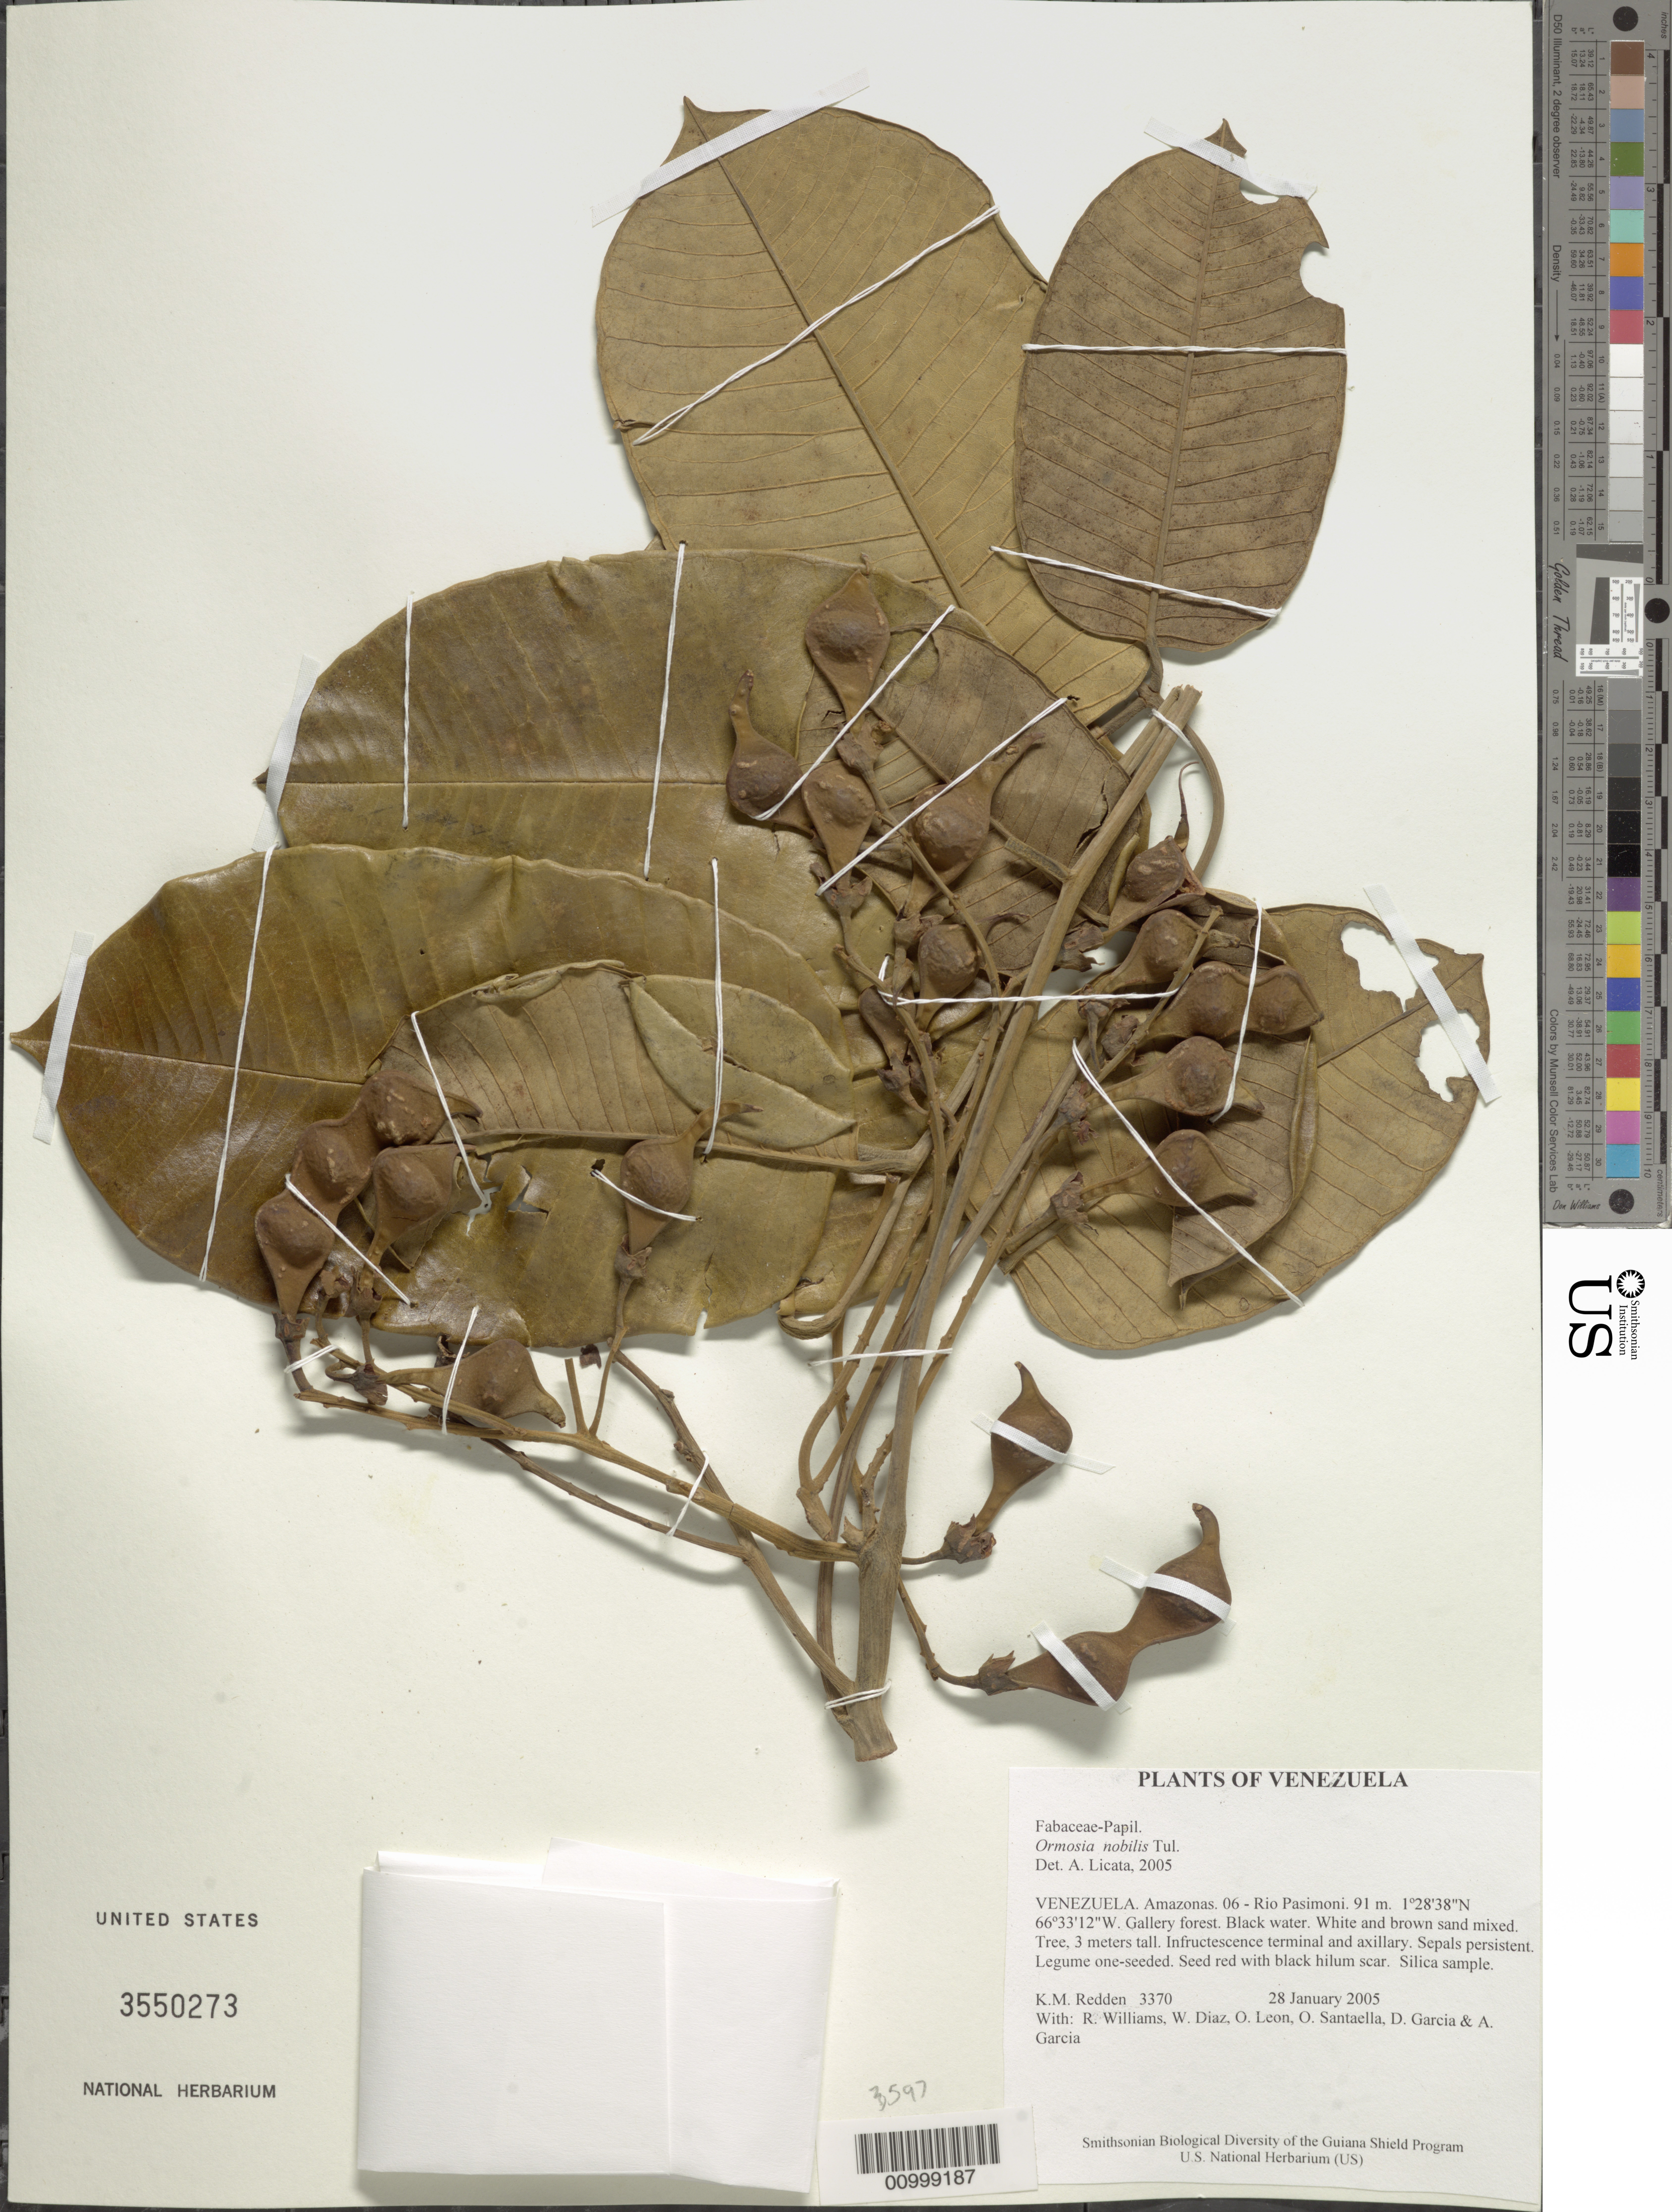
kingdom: Plantae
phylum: Tracheophyta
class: Magnoliopsida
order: Fabales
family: Fabaceae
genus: Ormosia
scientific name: Ormosia nobilis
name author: Tul.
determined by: Licata, A., (PORT), Univ. Nac. Exp. de los Llanos Ezequiel Zamora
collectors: K. M. Redden, R. Williams, W. Díaz P., O. León, O. Santaella, D. Garcia & A. Garcia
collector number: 3370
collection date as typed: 28 January 2005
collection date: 2005-01-28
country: Venezuela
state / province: Amazonas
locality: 06 - Rio Pasimoni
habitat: Gallery forest. Black water. White and brown sand mixed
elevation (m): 91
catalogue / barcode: US 3550273